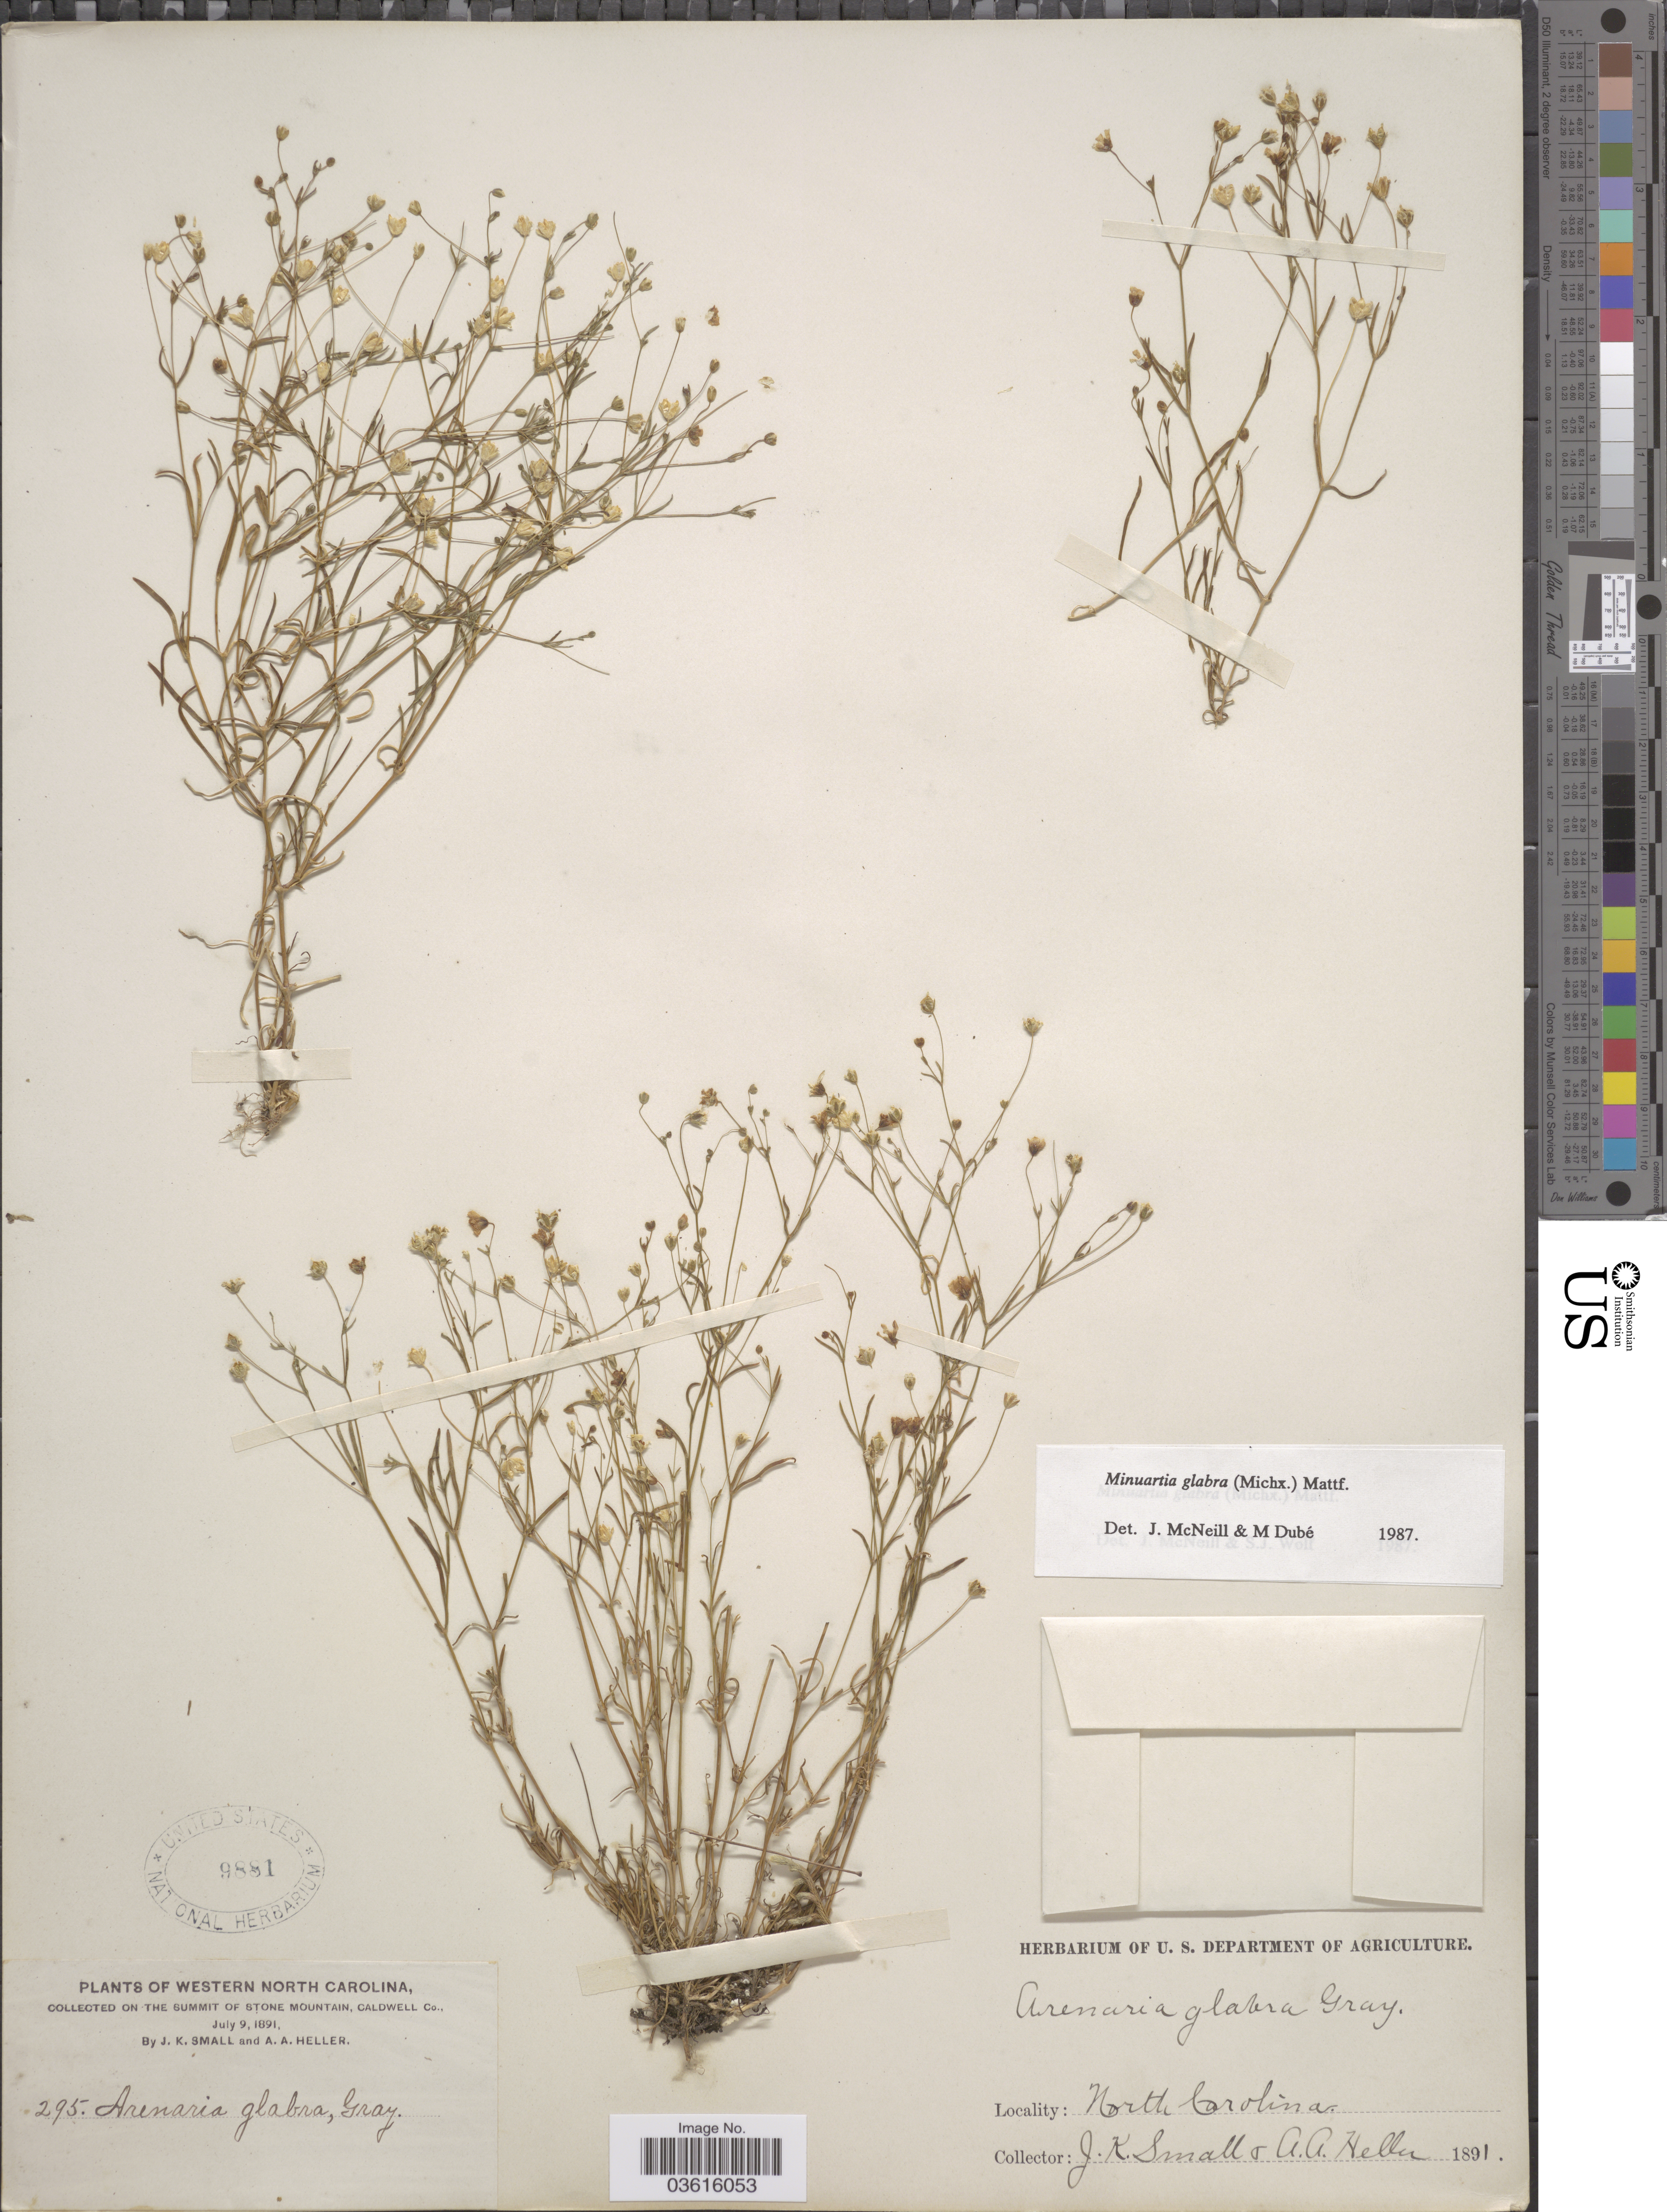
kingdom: Plantae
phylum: Tracheophyta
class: Magnoliopsida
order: Caryophyllales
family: Caryophyllaceae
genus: Minuartia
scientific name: Minuartia glabra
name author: (Michx.) Mattf.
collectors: J. K. Small & A. A. Heller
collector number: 295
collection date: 1891-07-09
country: United States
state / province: North Carolina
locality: Western North Carolina. On the summit of Stone Mountain, Caldwell Co.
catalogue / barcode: US 9881